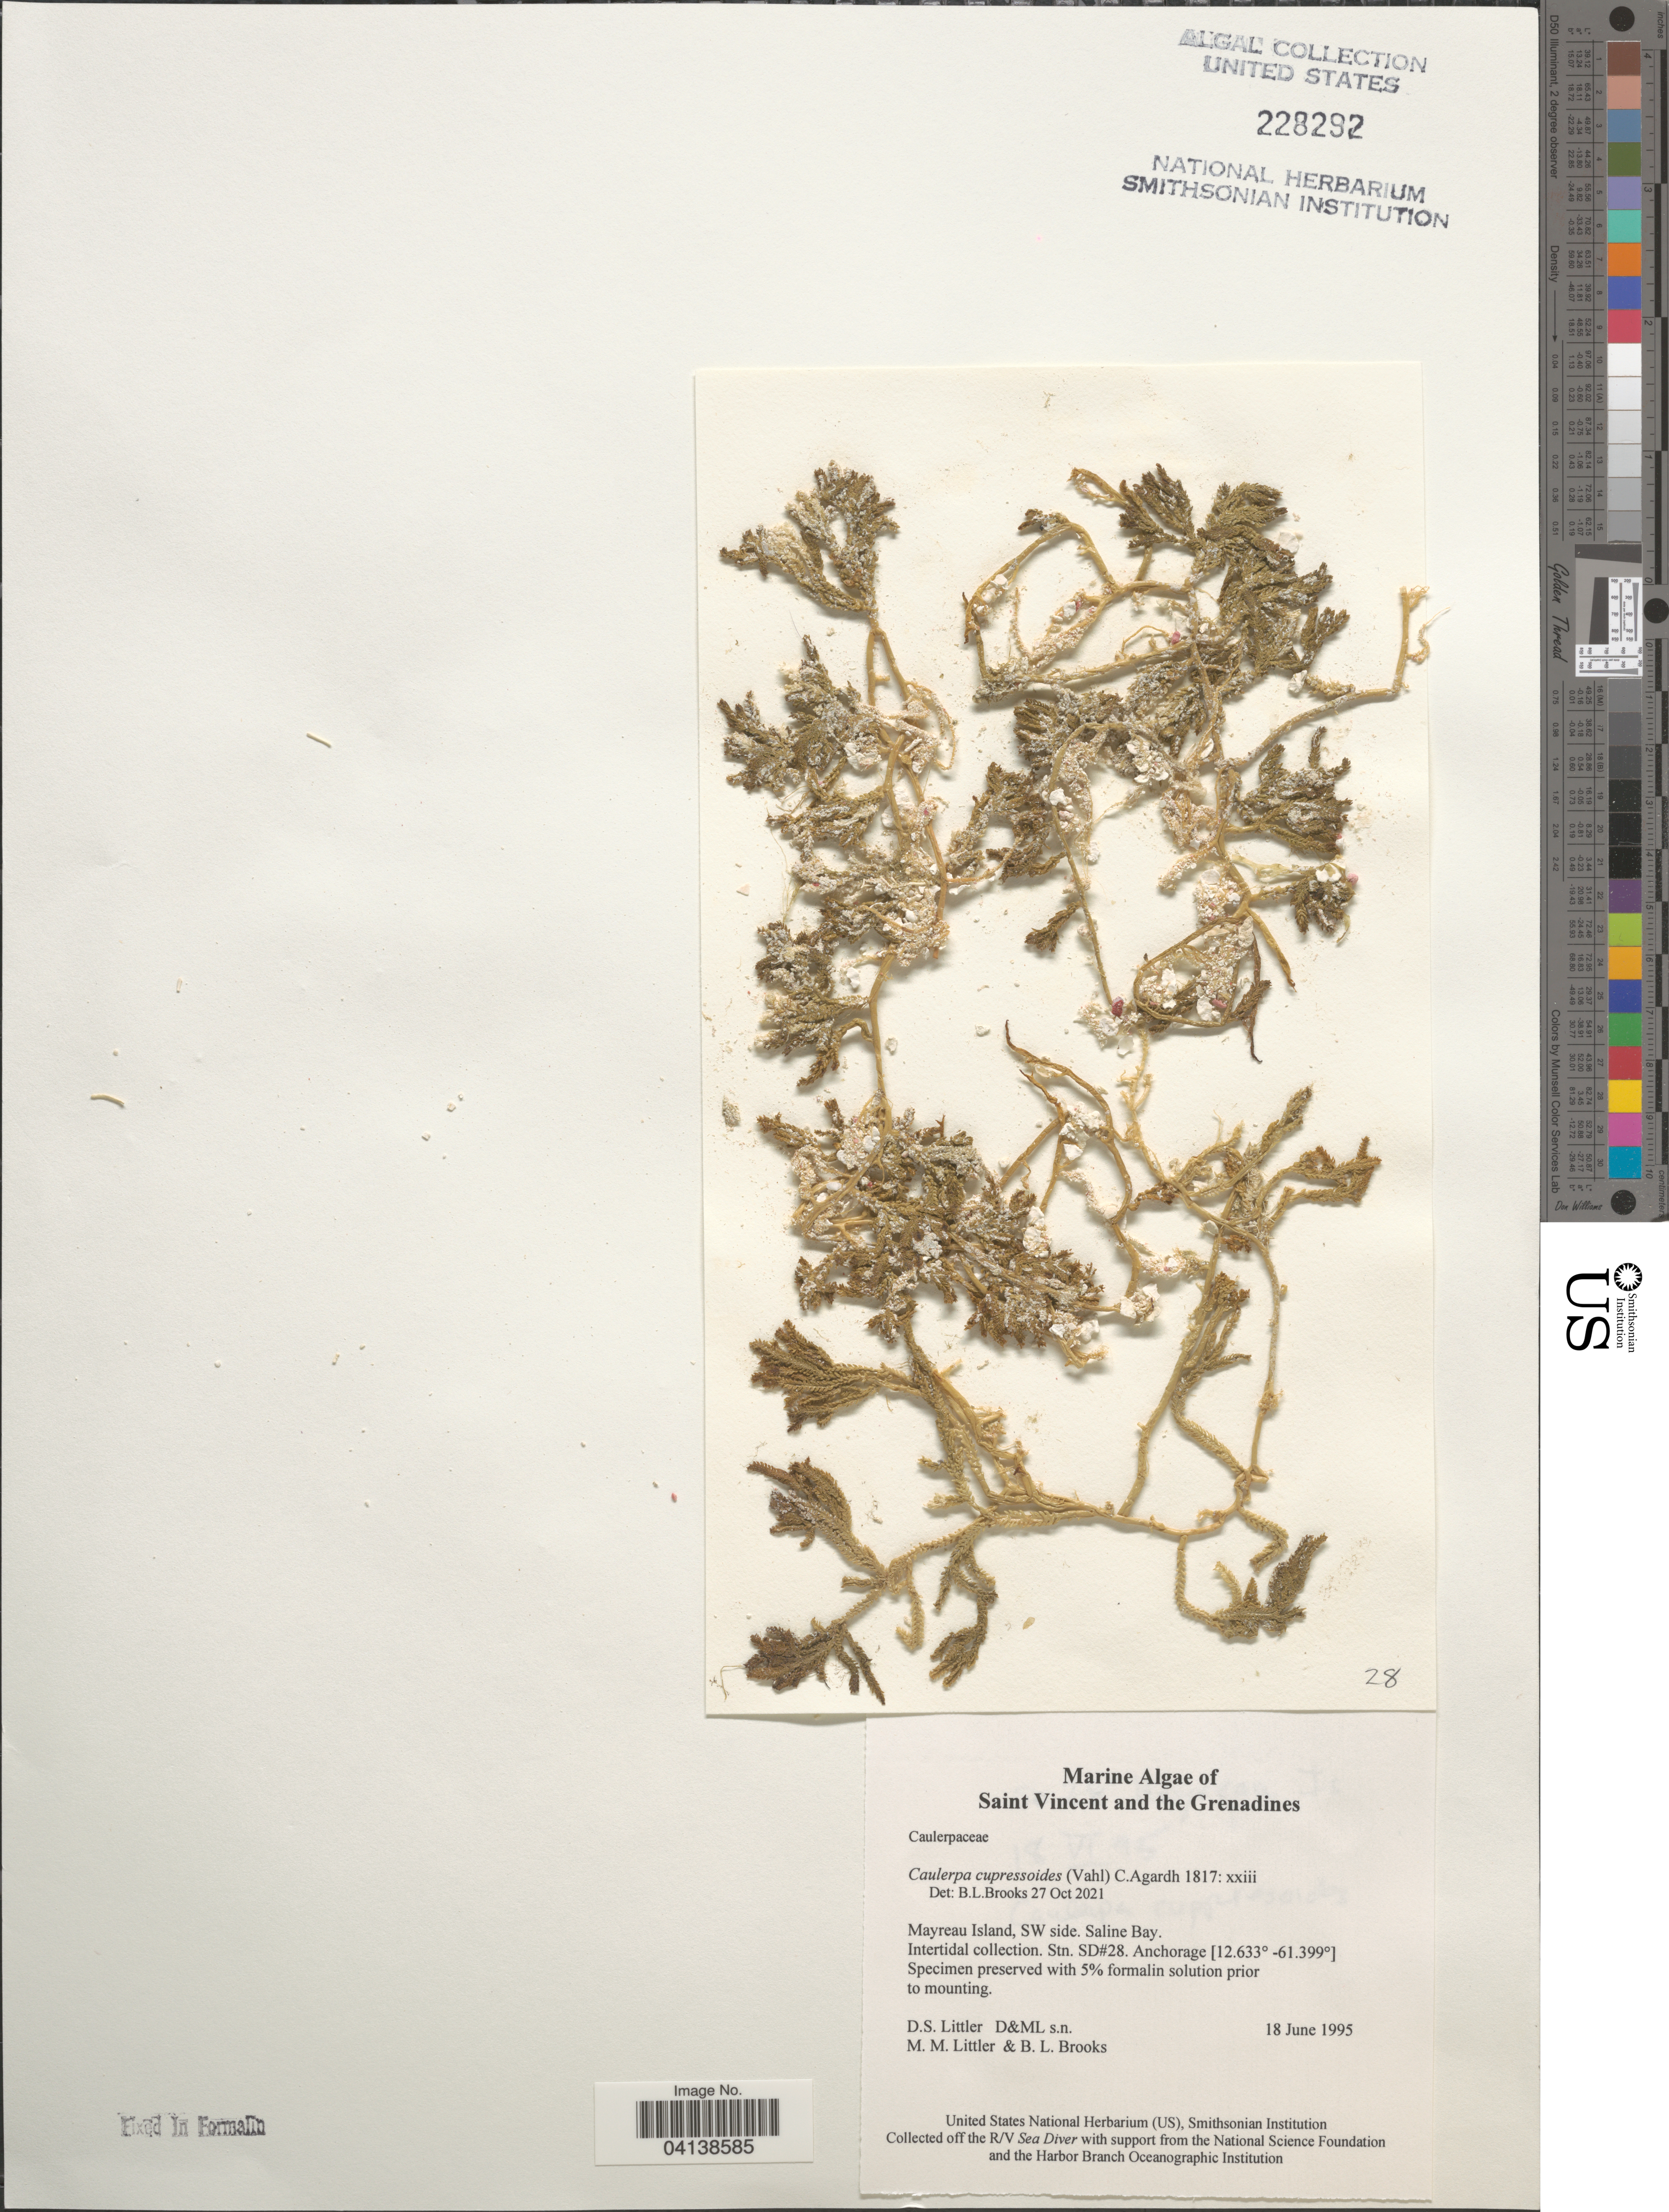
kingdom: Plantae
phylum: Chlorophyta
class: Ulvophyceae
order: Bryopsidales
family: Caulerpaceae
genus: Caulerpa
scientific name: Caulerpa cupressoides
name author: (Vahl) C. Agardh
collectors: D. S. Littler & B. Brooks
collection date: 1995-06-18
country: St. Vincent - Grenadines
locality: Saint Vincent and the Grenadines. Mayreau Island, SW side. Saline Bay. Stn. SD#28.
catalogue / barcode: US 228292